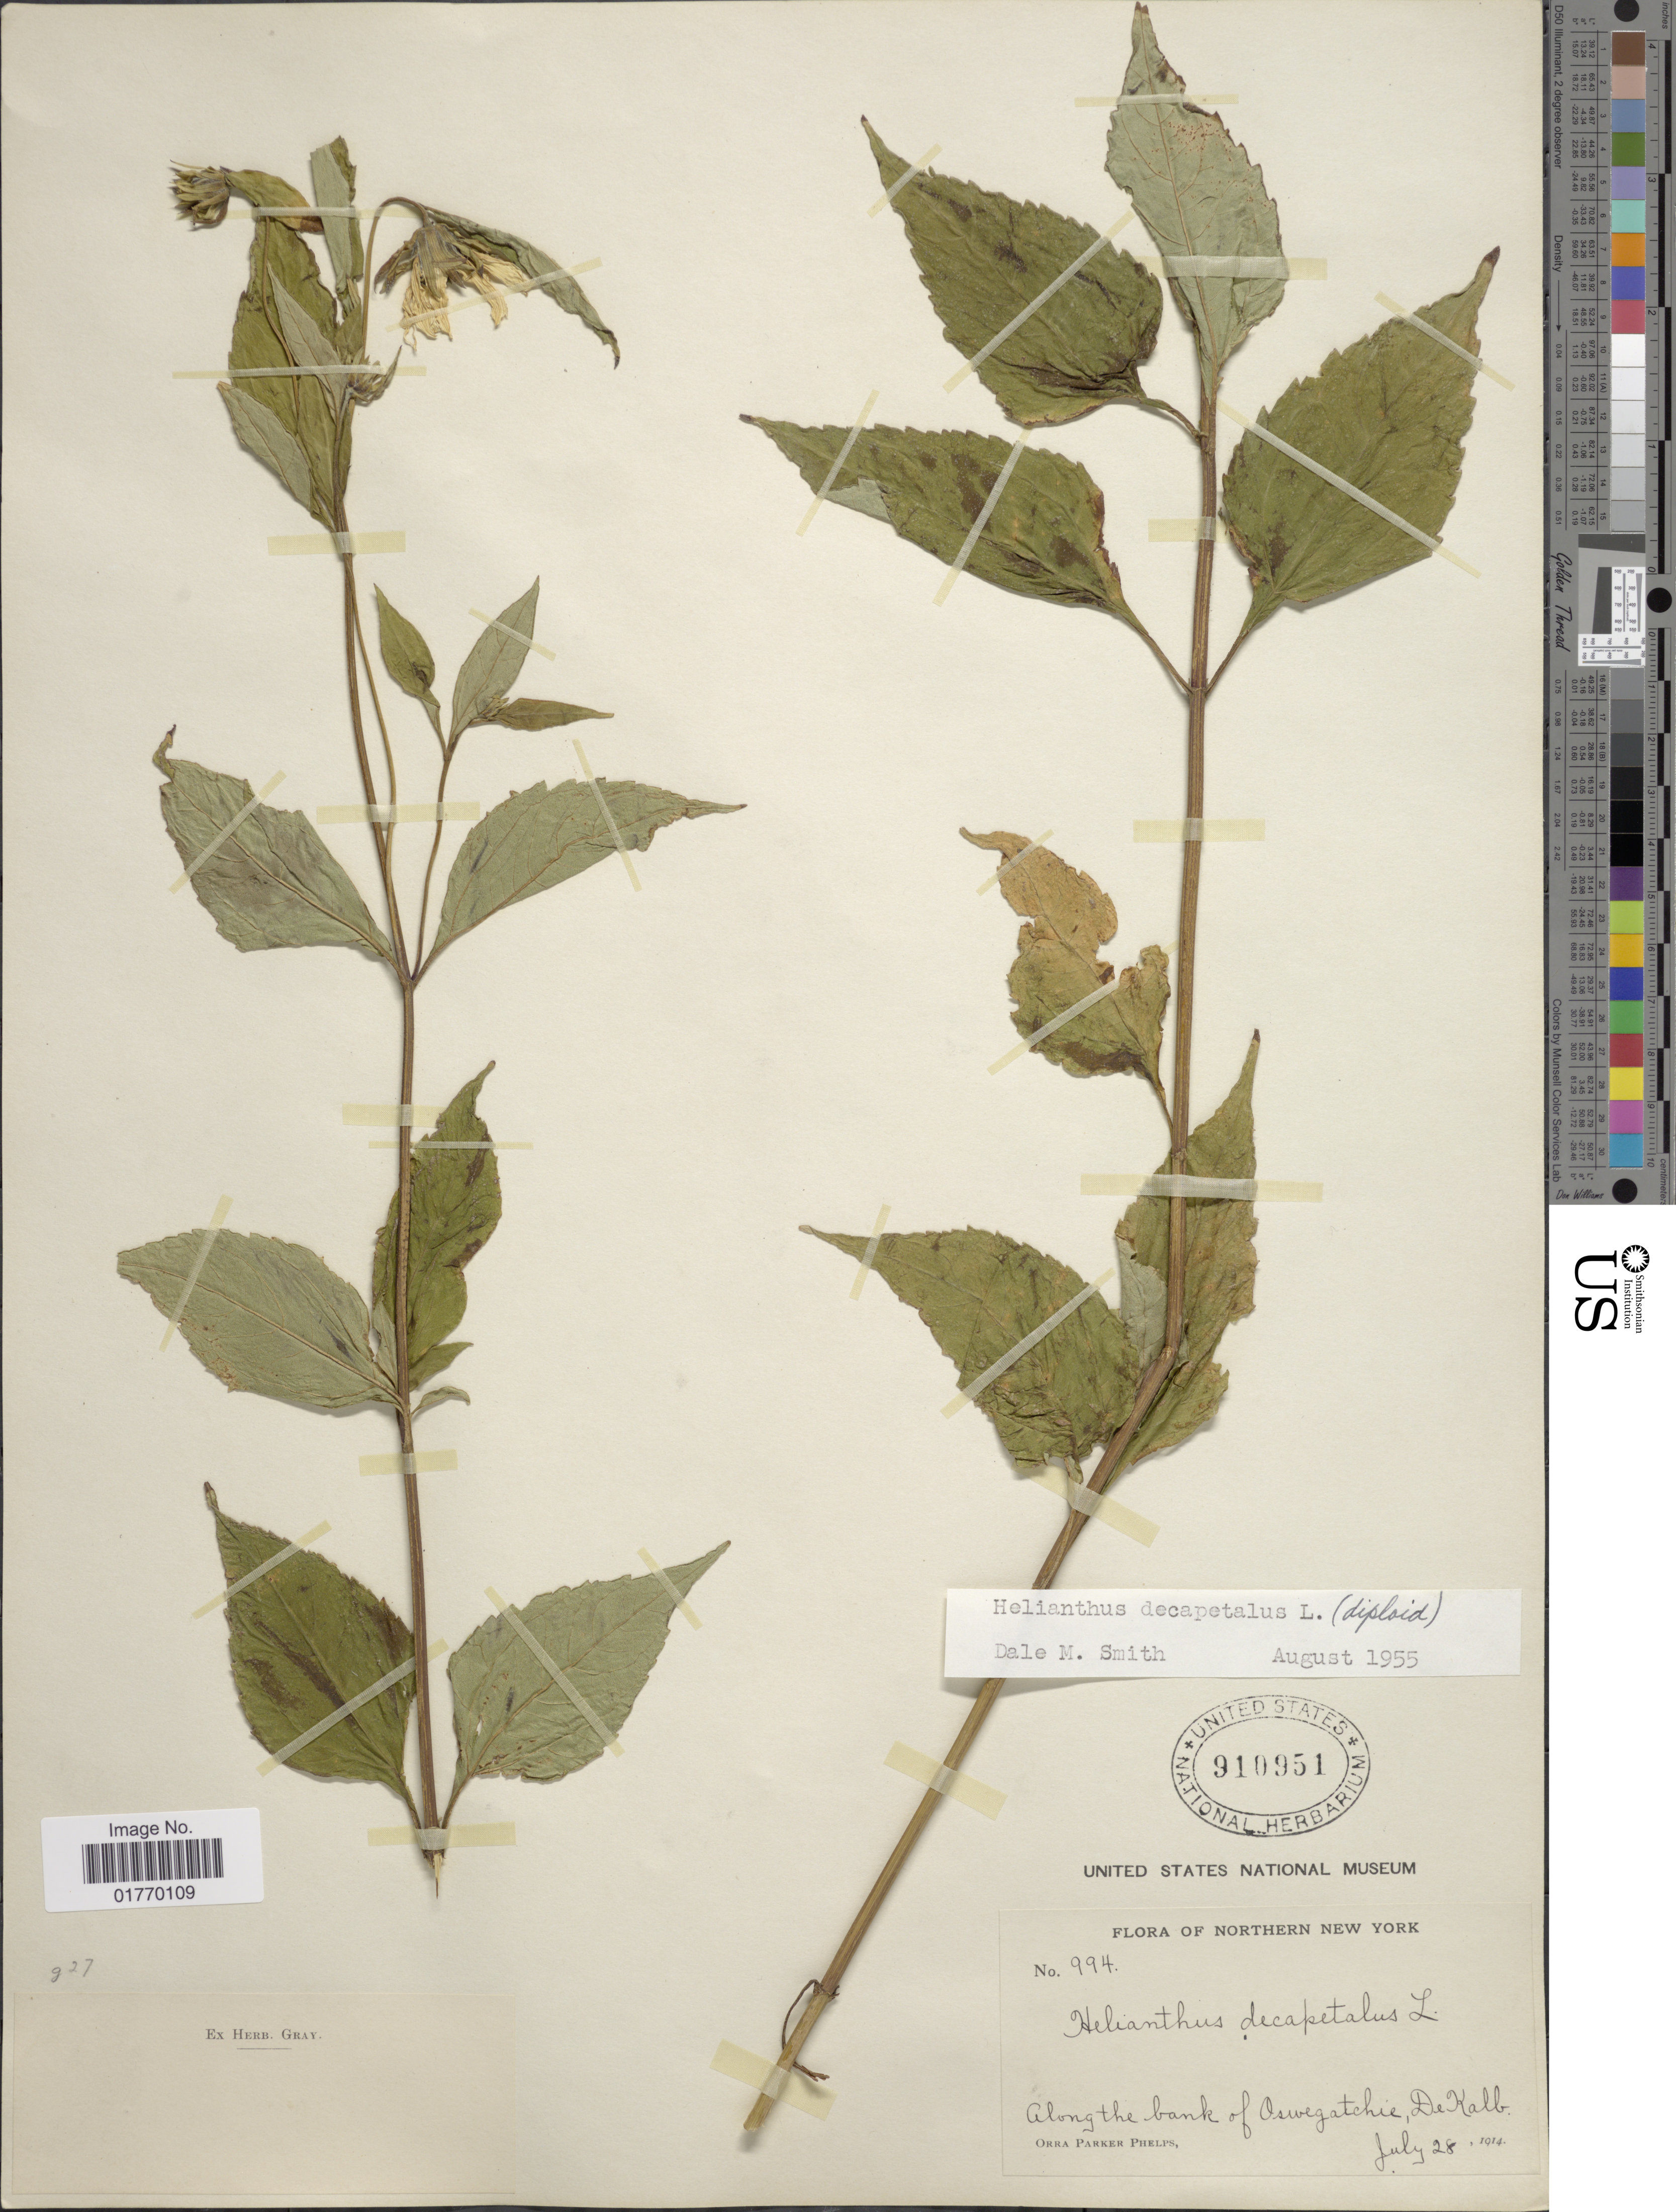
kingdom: Plantae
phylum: Tracheophyta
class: Magnoliopsida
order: Asterales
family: Asteraceae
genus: Helianthus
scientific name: Helianthus decapetalus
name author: L.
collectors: O. P. Phelps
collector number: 994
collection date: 1914-07-28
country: United States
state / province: New York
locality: Northern New York, Along the bank of Oswegatchie, De Kalb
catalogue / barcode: US 910951